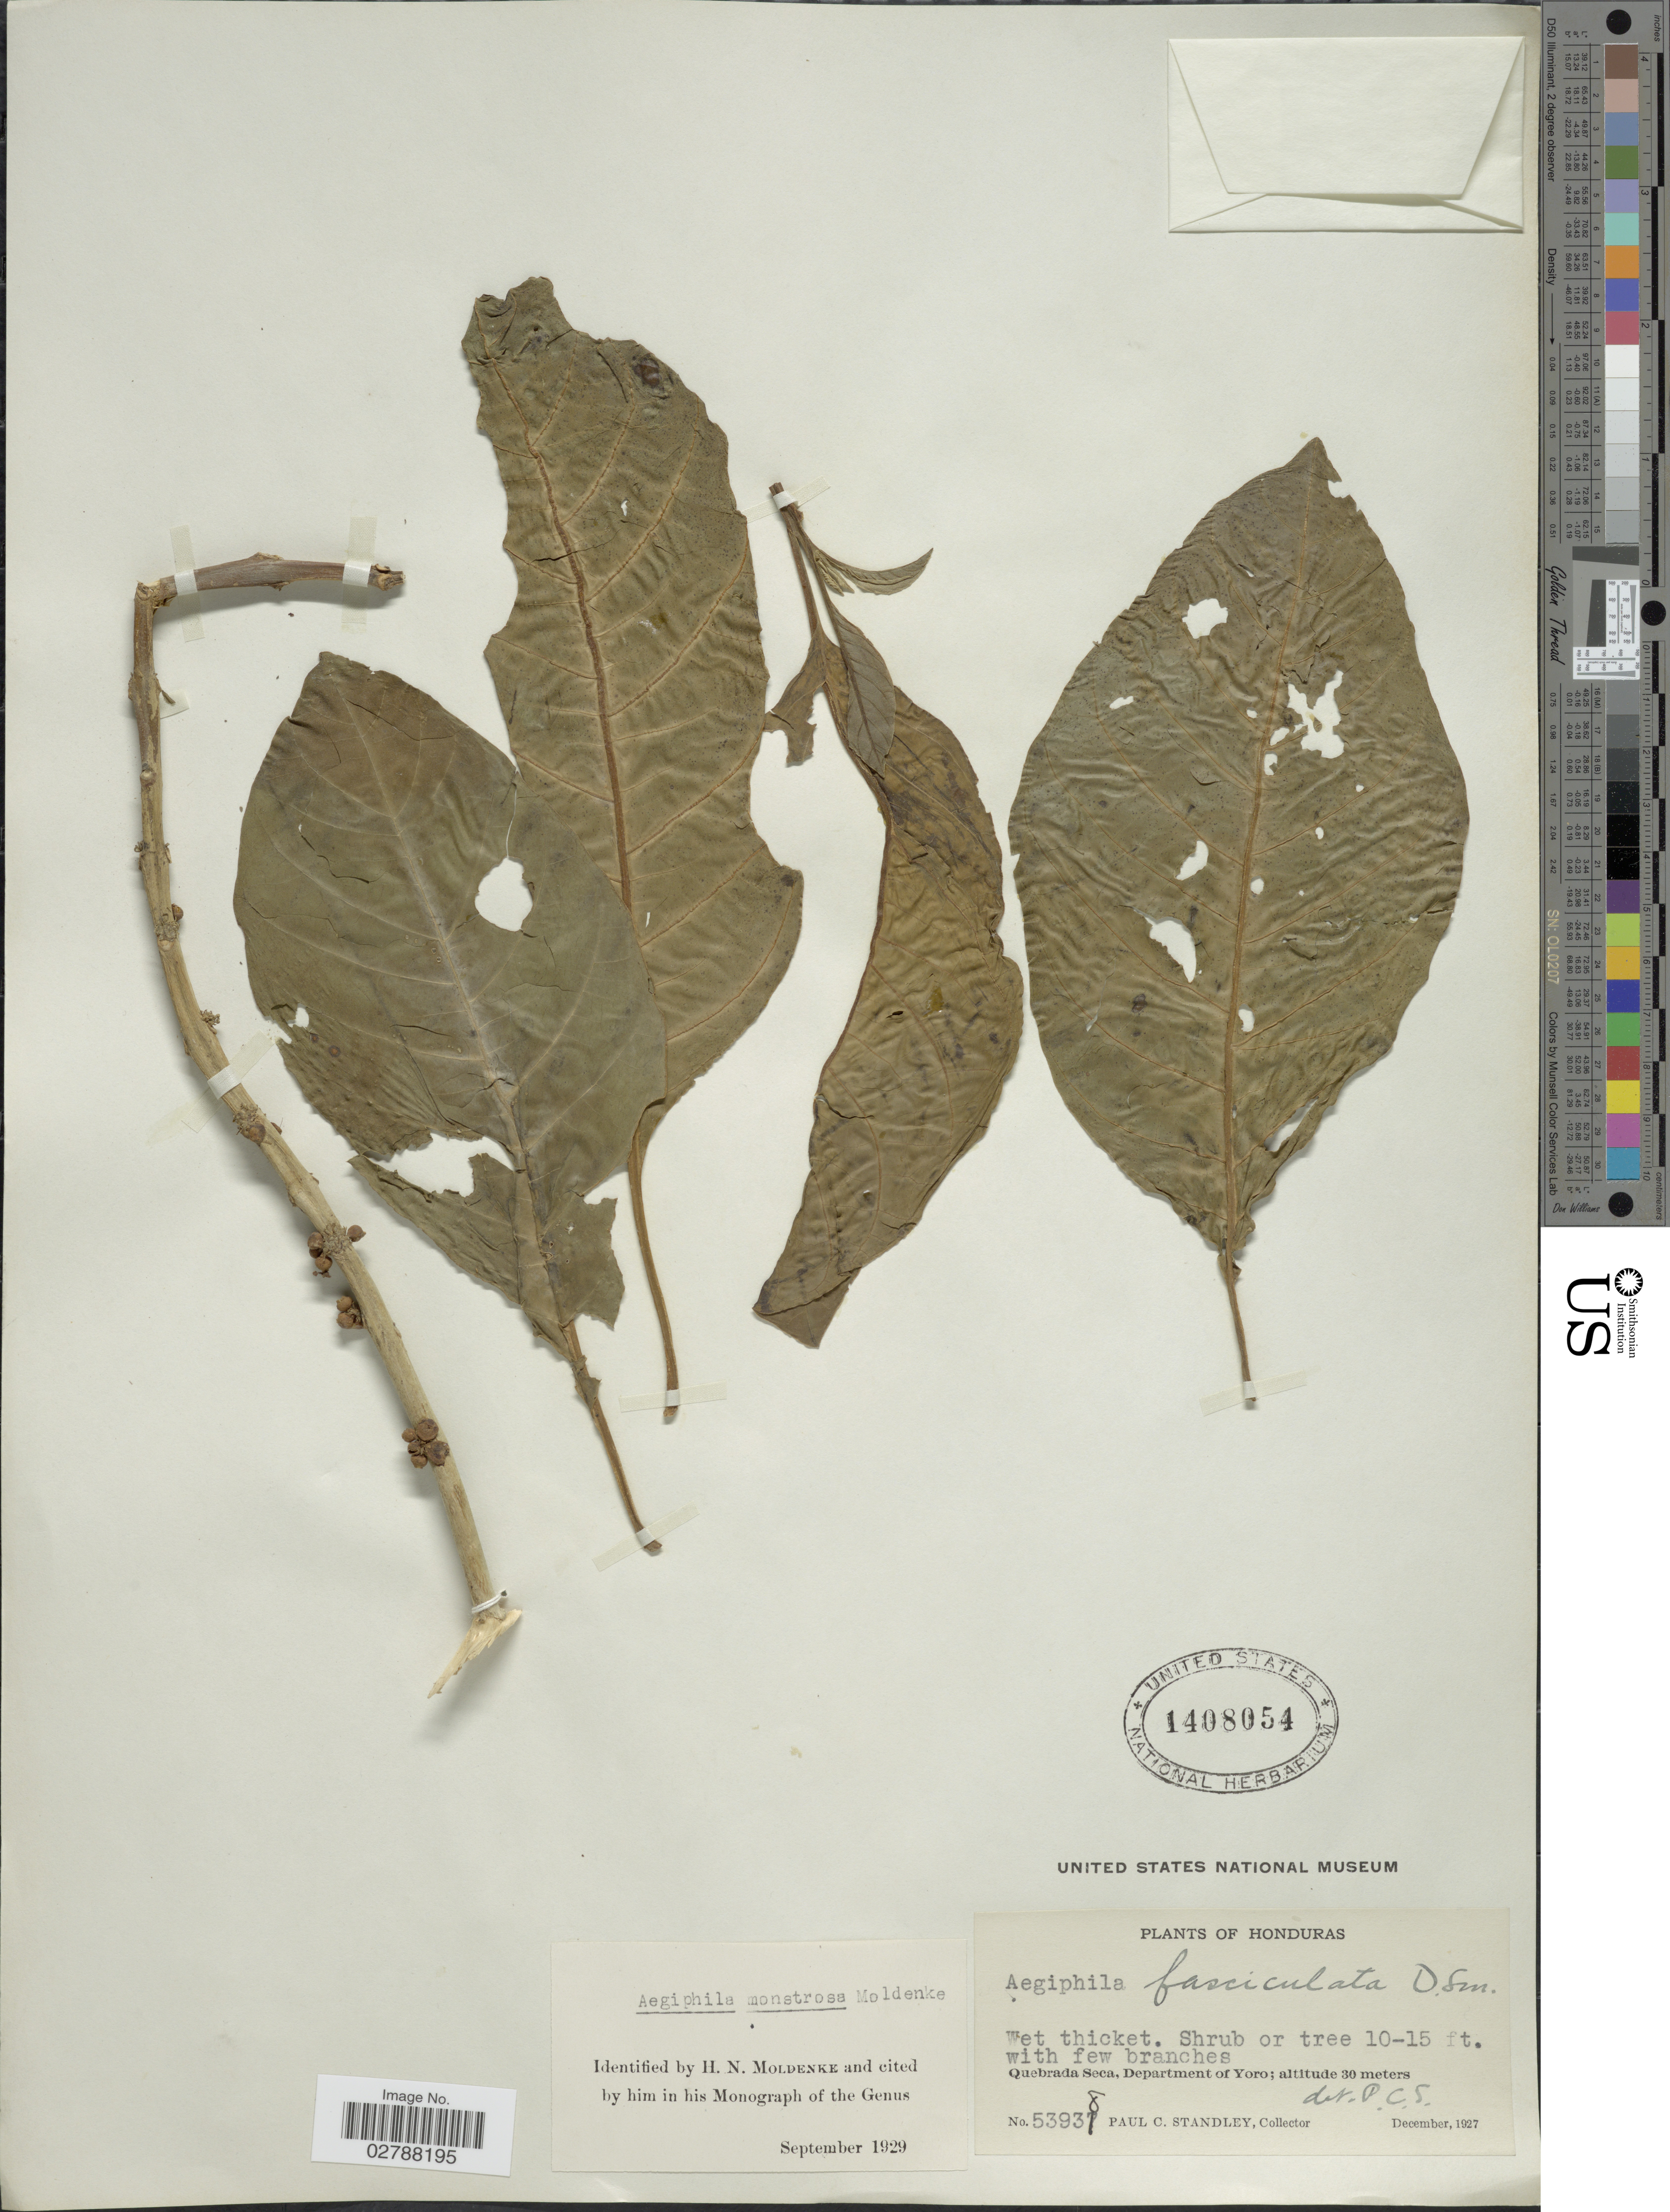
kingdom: Plantae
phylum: Tracheophyta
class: Magnoliopsida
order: Lamiales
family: Lamiaceae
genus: Aegiphila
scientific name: Aegiphila monstrosa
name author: Moldenke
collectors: P. C. Standley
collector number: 53938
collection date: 1927-12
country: Honduras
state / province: Yoro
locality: Quebrada Seca, Department of Yoro.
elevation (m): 30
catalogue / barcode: US 1408054